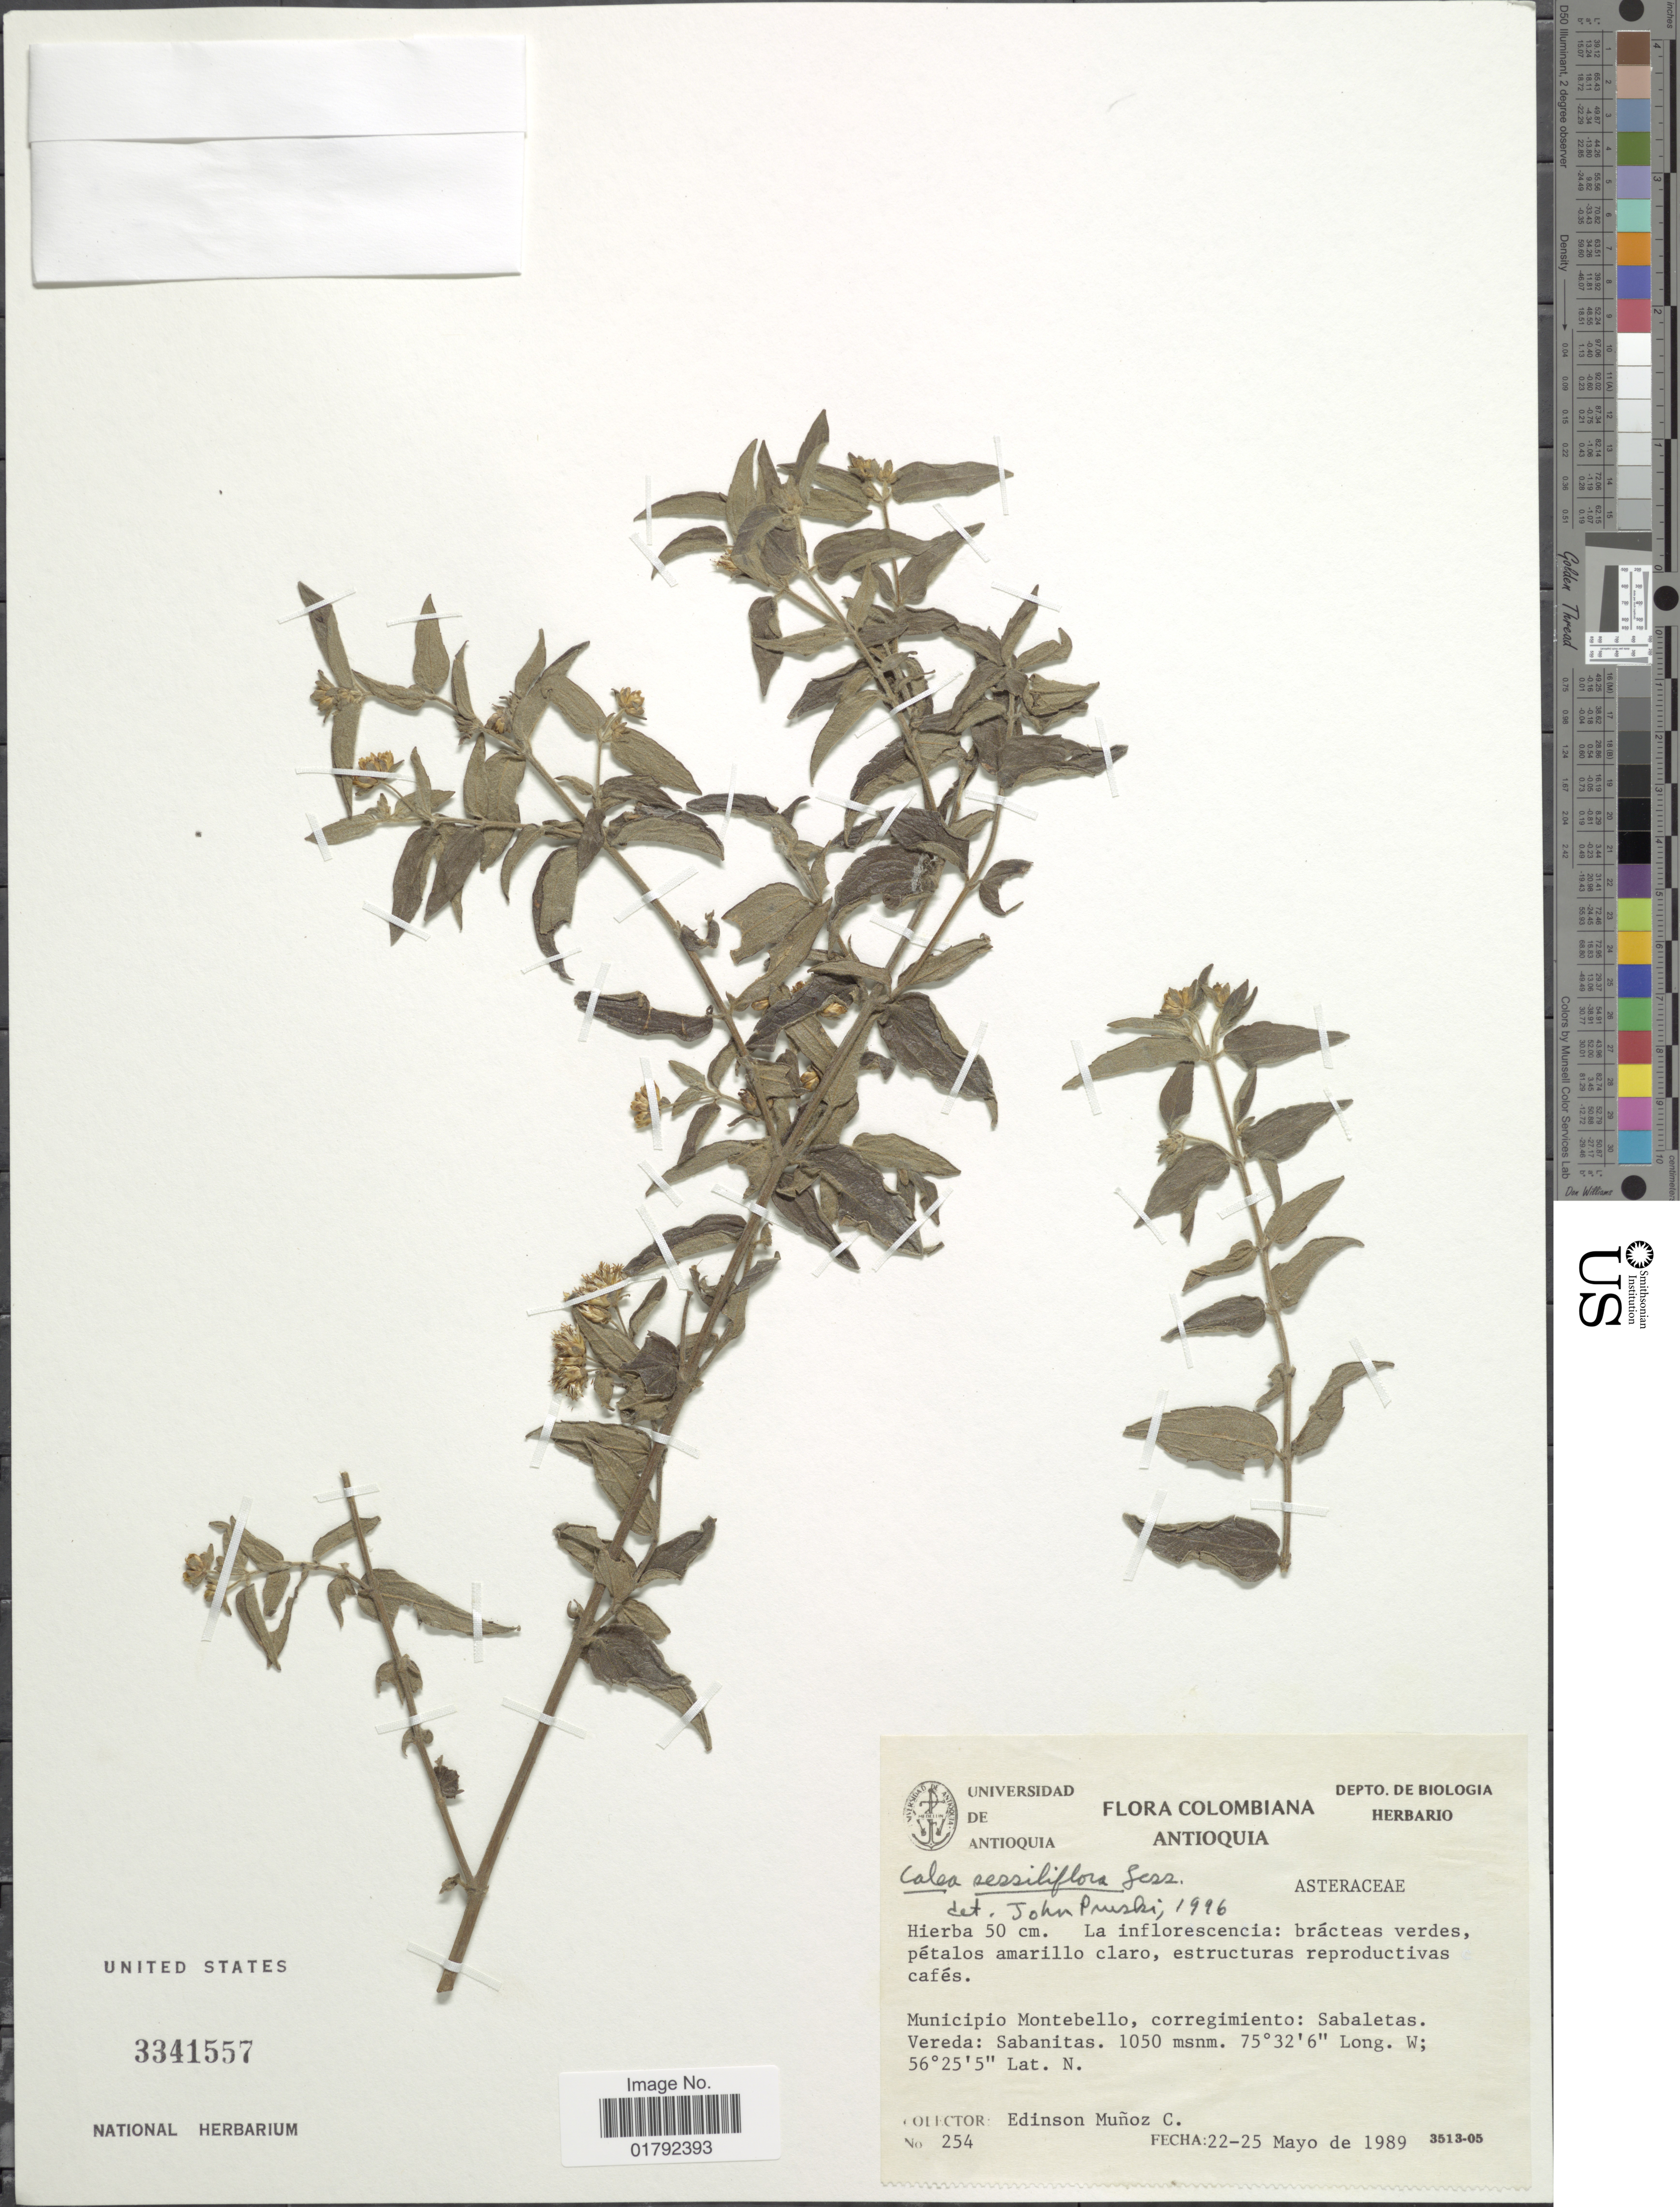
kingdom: Plantae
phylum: Tracheophyta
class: Magnoliopsida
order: Asterales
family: Asteraceae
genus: Calea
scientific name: Calea sessiliflora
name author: Less.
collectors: E. Muñoz C.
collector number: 254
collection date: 1989-05-22/1989-05-25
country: Colombia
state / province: Antioquia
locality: Municipio Montebello, corregimiento: Sabaletas, Vereda: Sabanitas.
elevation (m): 1050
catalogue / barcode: US 3341557